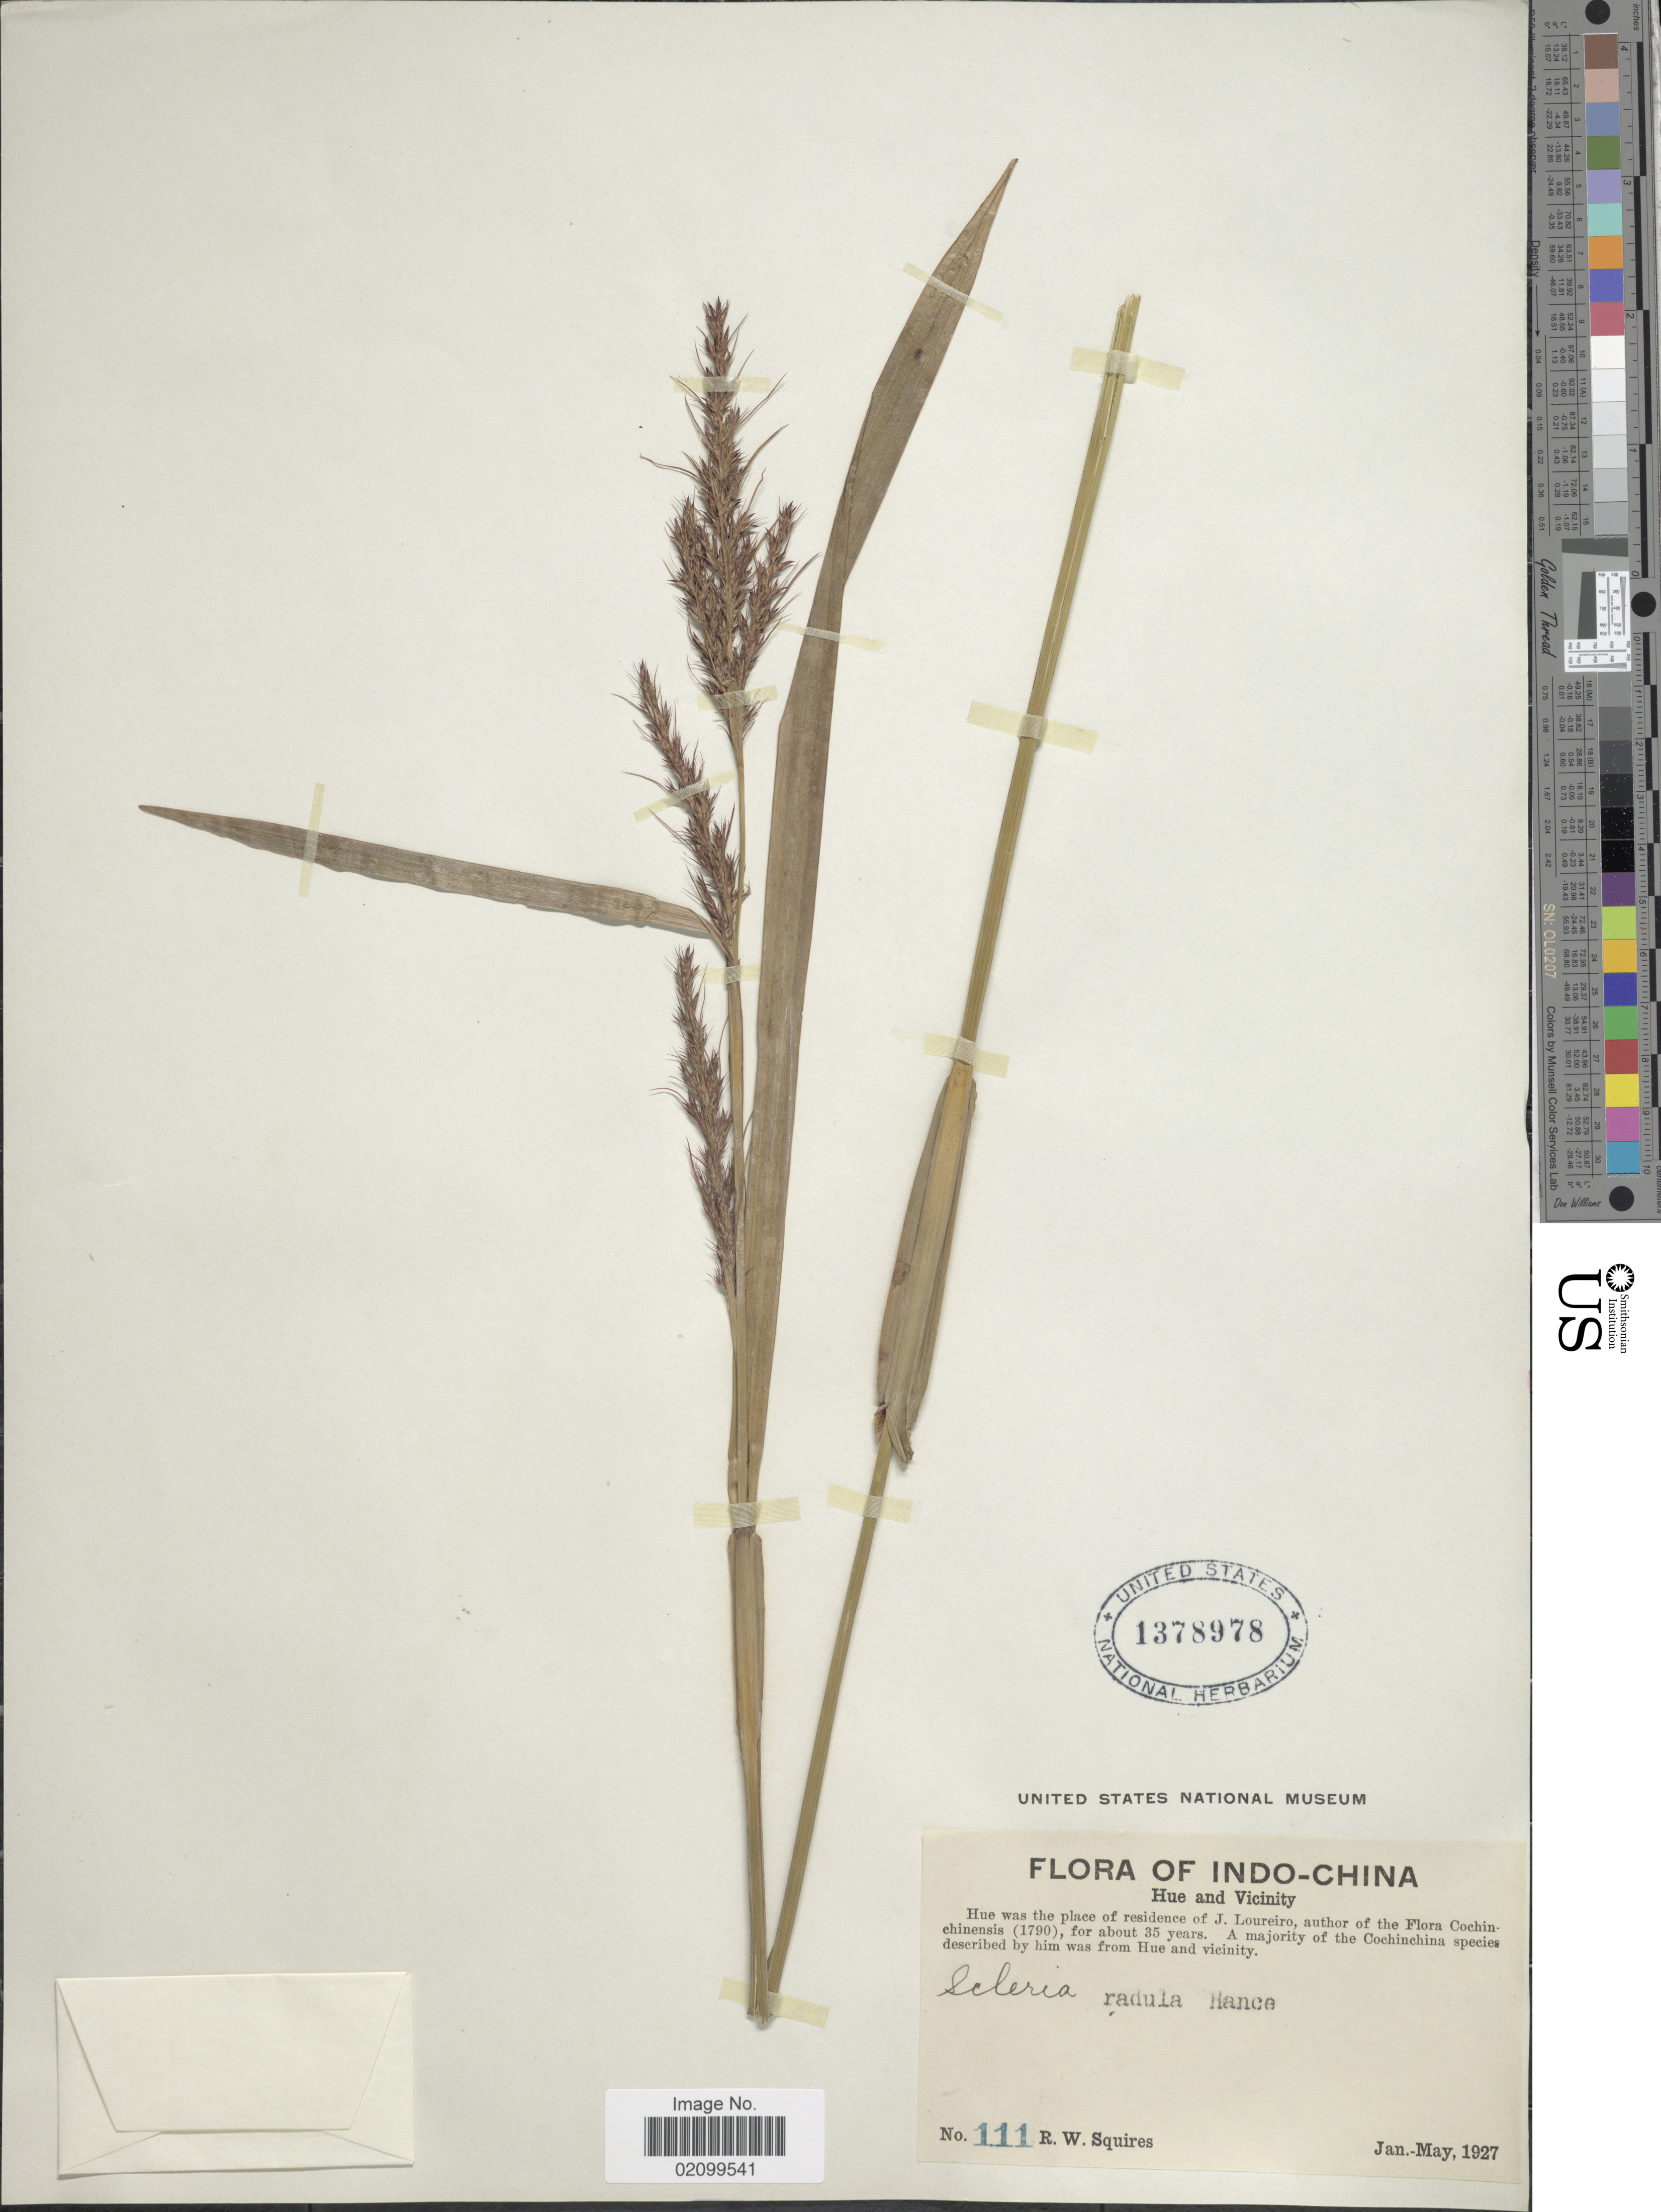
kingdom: Plantae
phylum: Tracheophyta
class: Liliopsida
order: Poales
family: Cyperaceae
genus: Scleria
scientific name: Scleria ciliaris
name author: Nees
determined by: Strong, Mark T., (BOT), Smithsonian Institution - National Museum of Natural History (UNITED STATES)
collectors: R. Squires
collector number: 111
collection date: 1927-01/1927-05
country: Vietnam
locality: Indo- China. Hue and Vicinity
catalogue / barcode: US 1378978